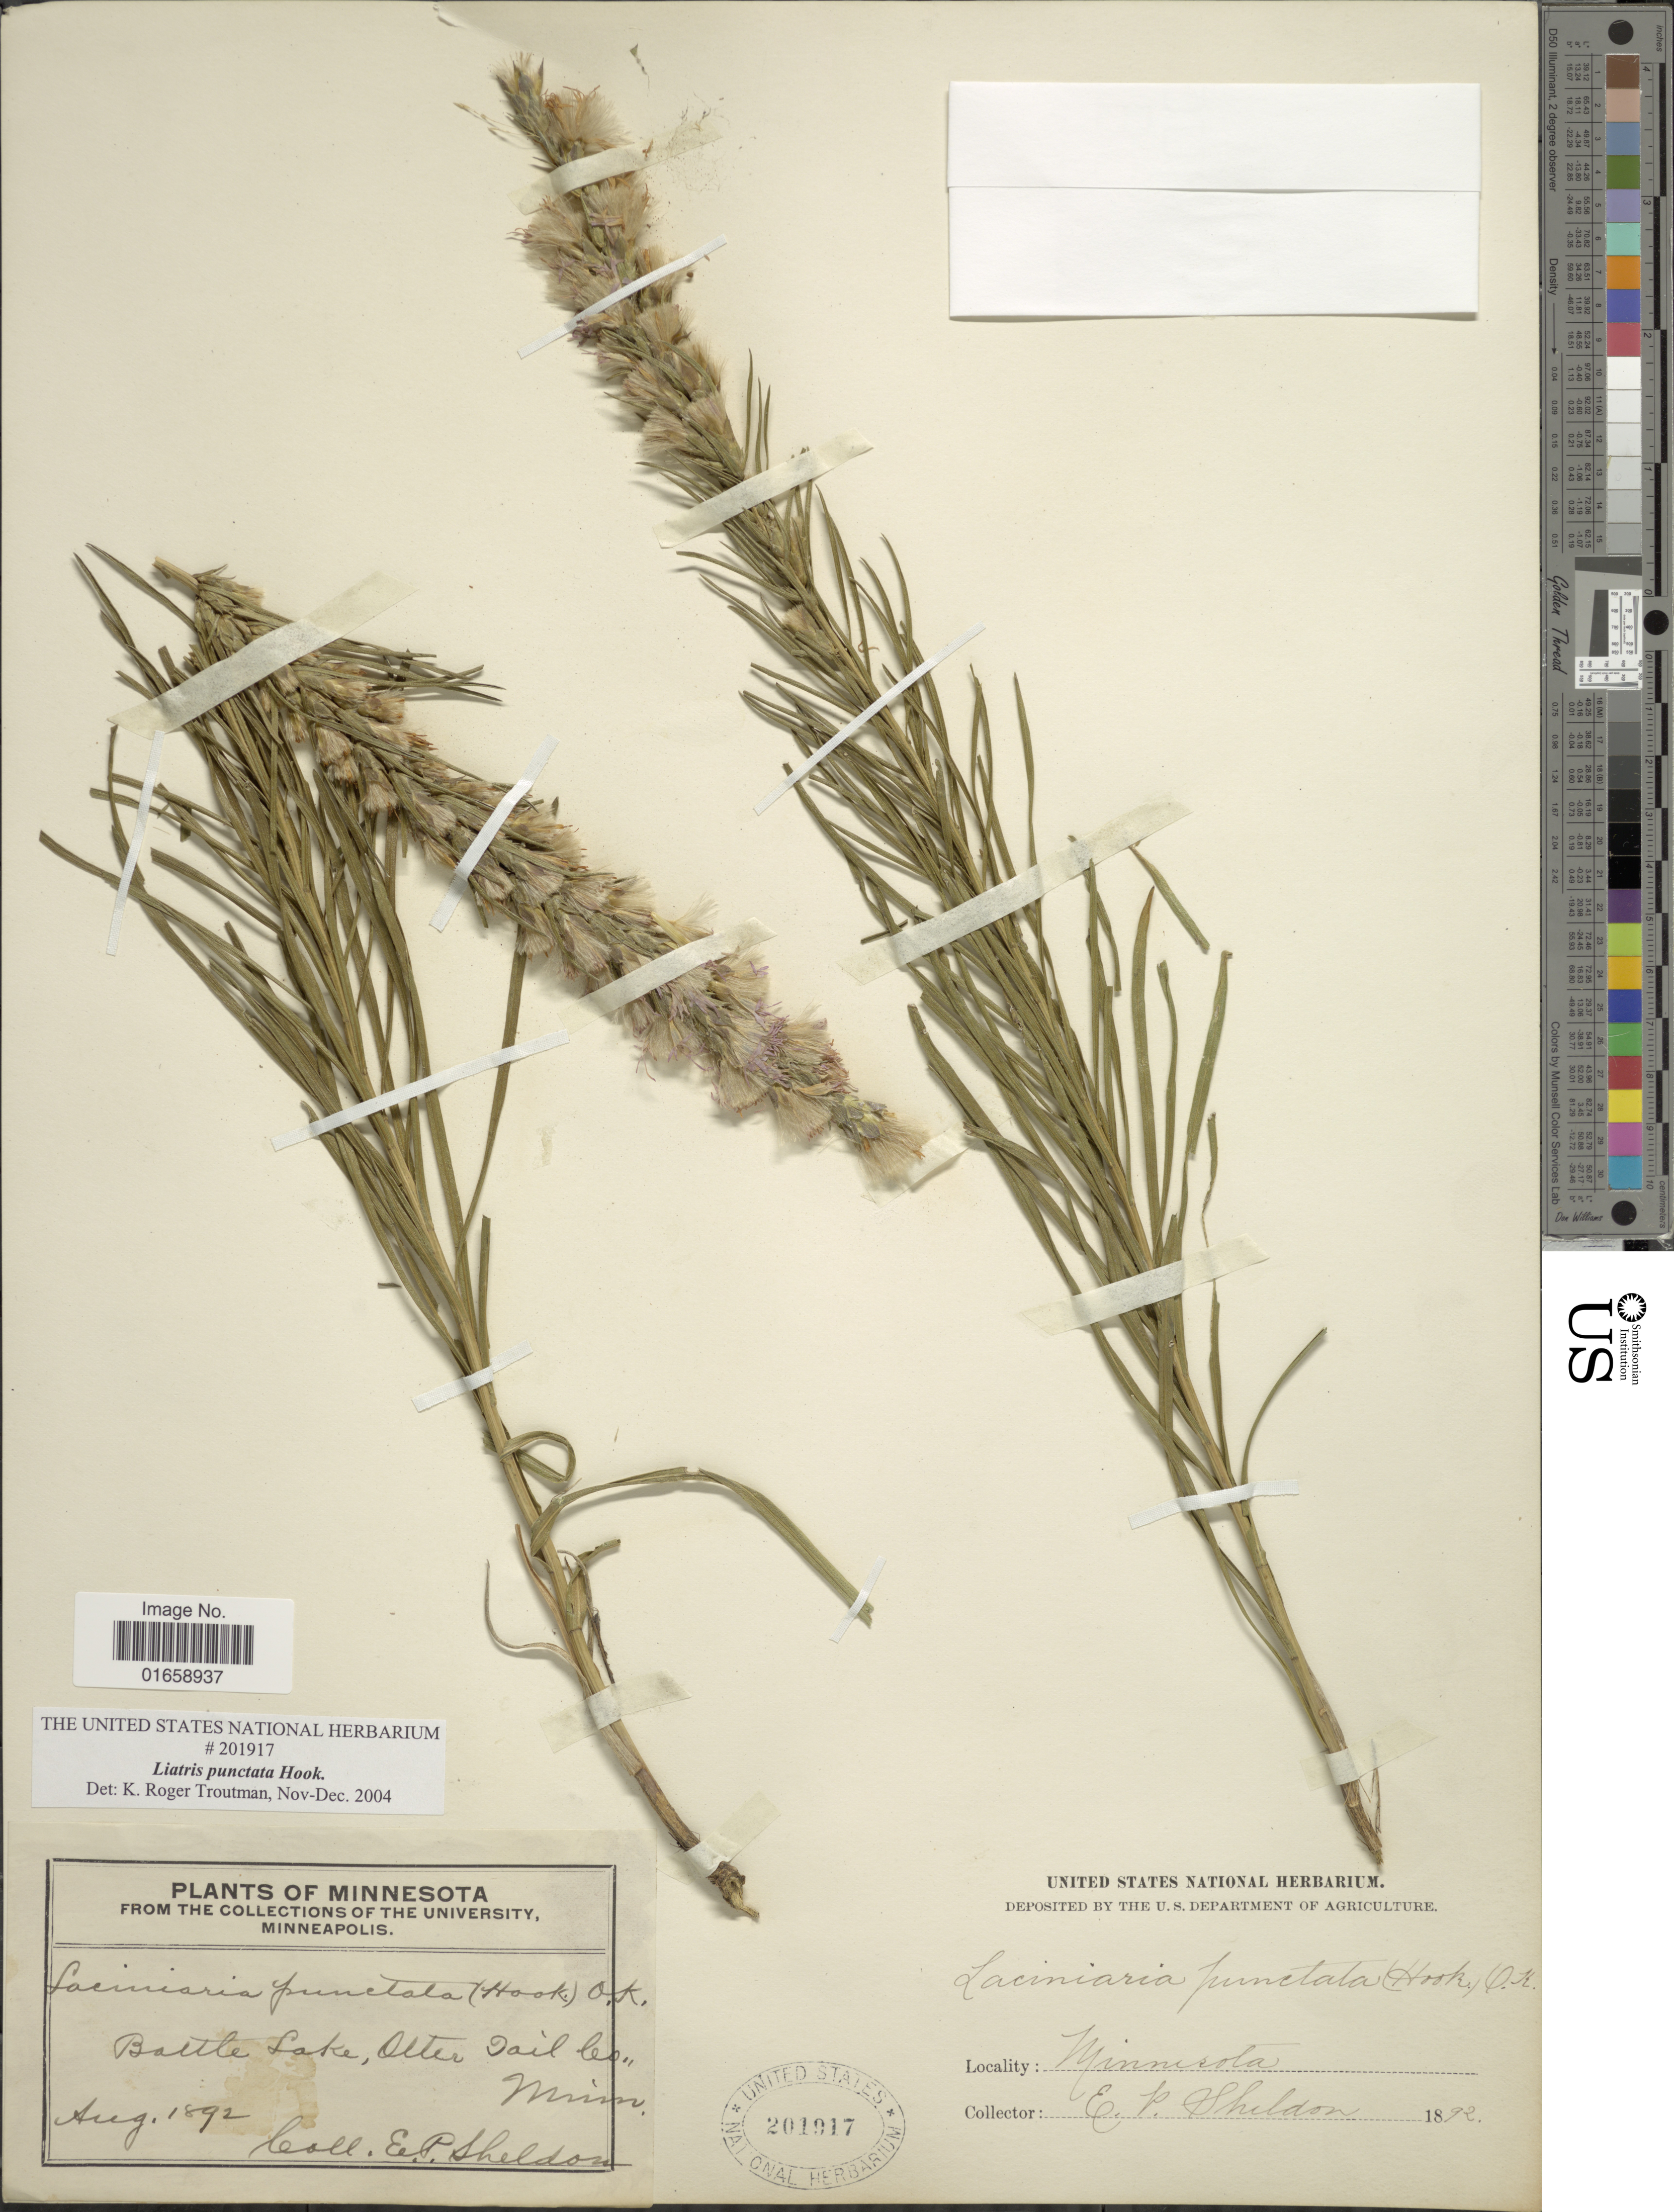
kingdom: Plantae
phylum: Tracheophyta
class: Magnoliopsida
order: Asterales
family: Asteraceae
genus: Liatris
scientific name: Liatris punctata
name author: Hook.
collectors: E. P. Sheldon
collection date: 1892-08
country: United States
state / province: Minnesota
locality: Battle Lake, Otter tail Co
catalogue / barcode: US 201917